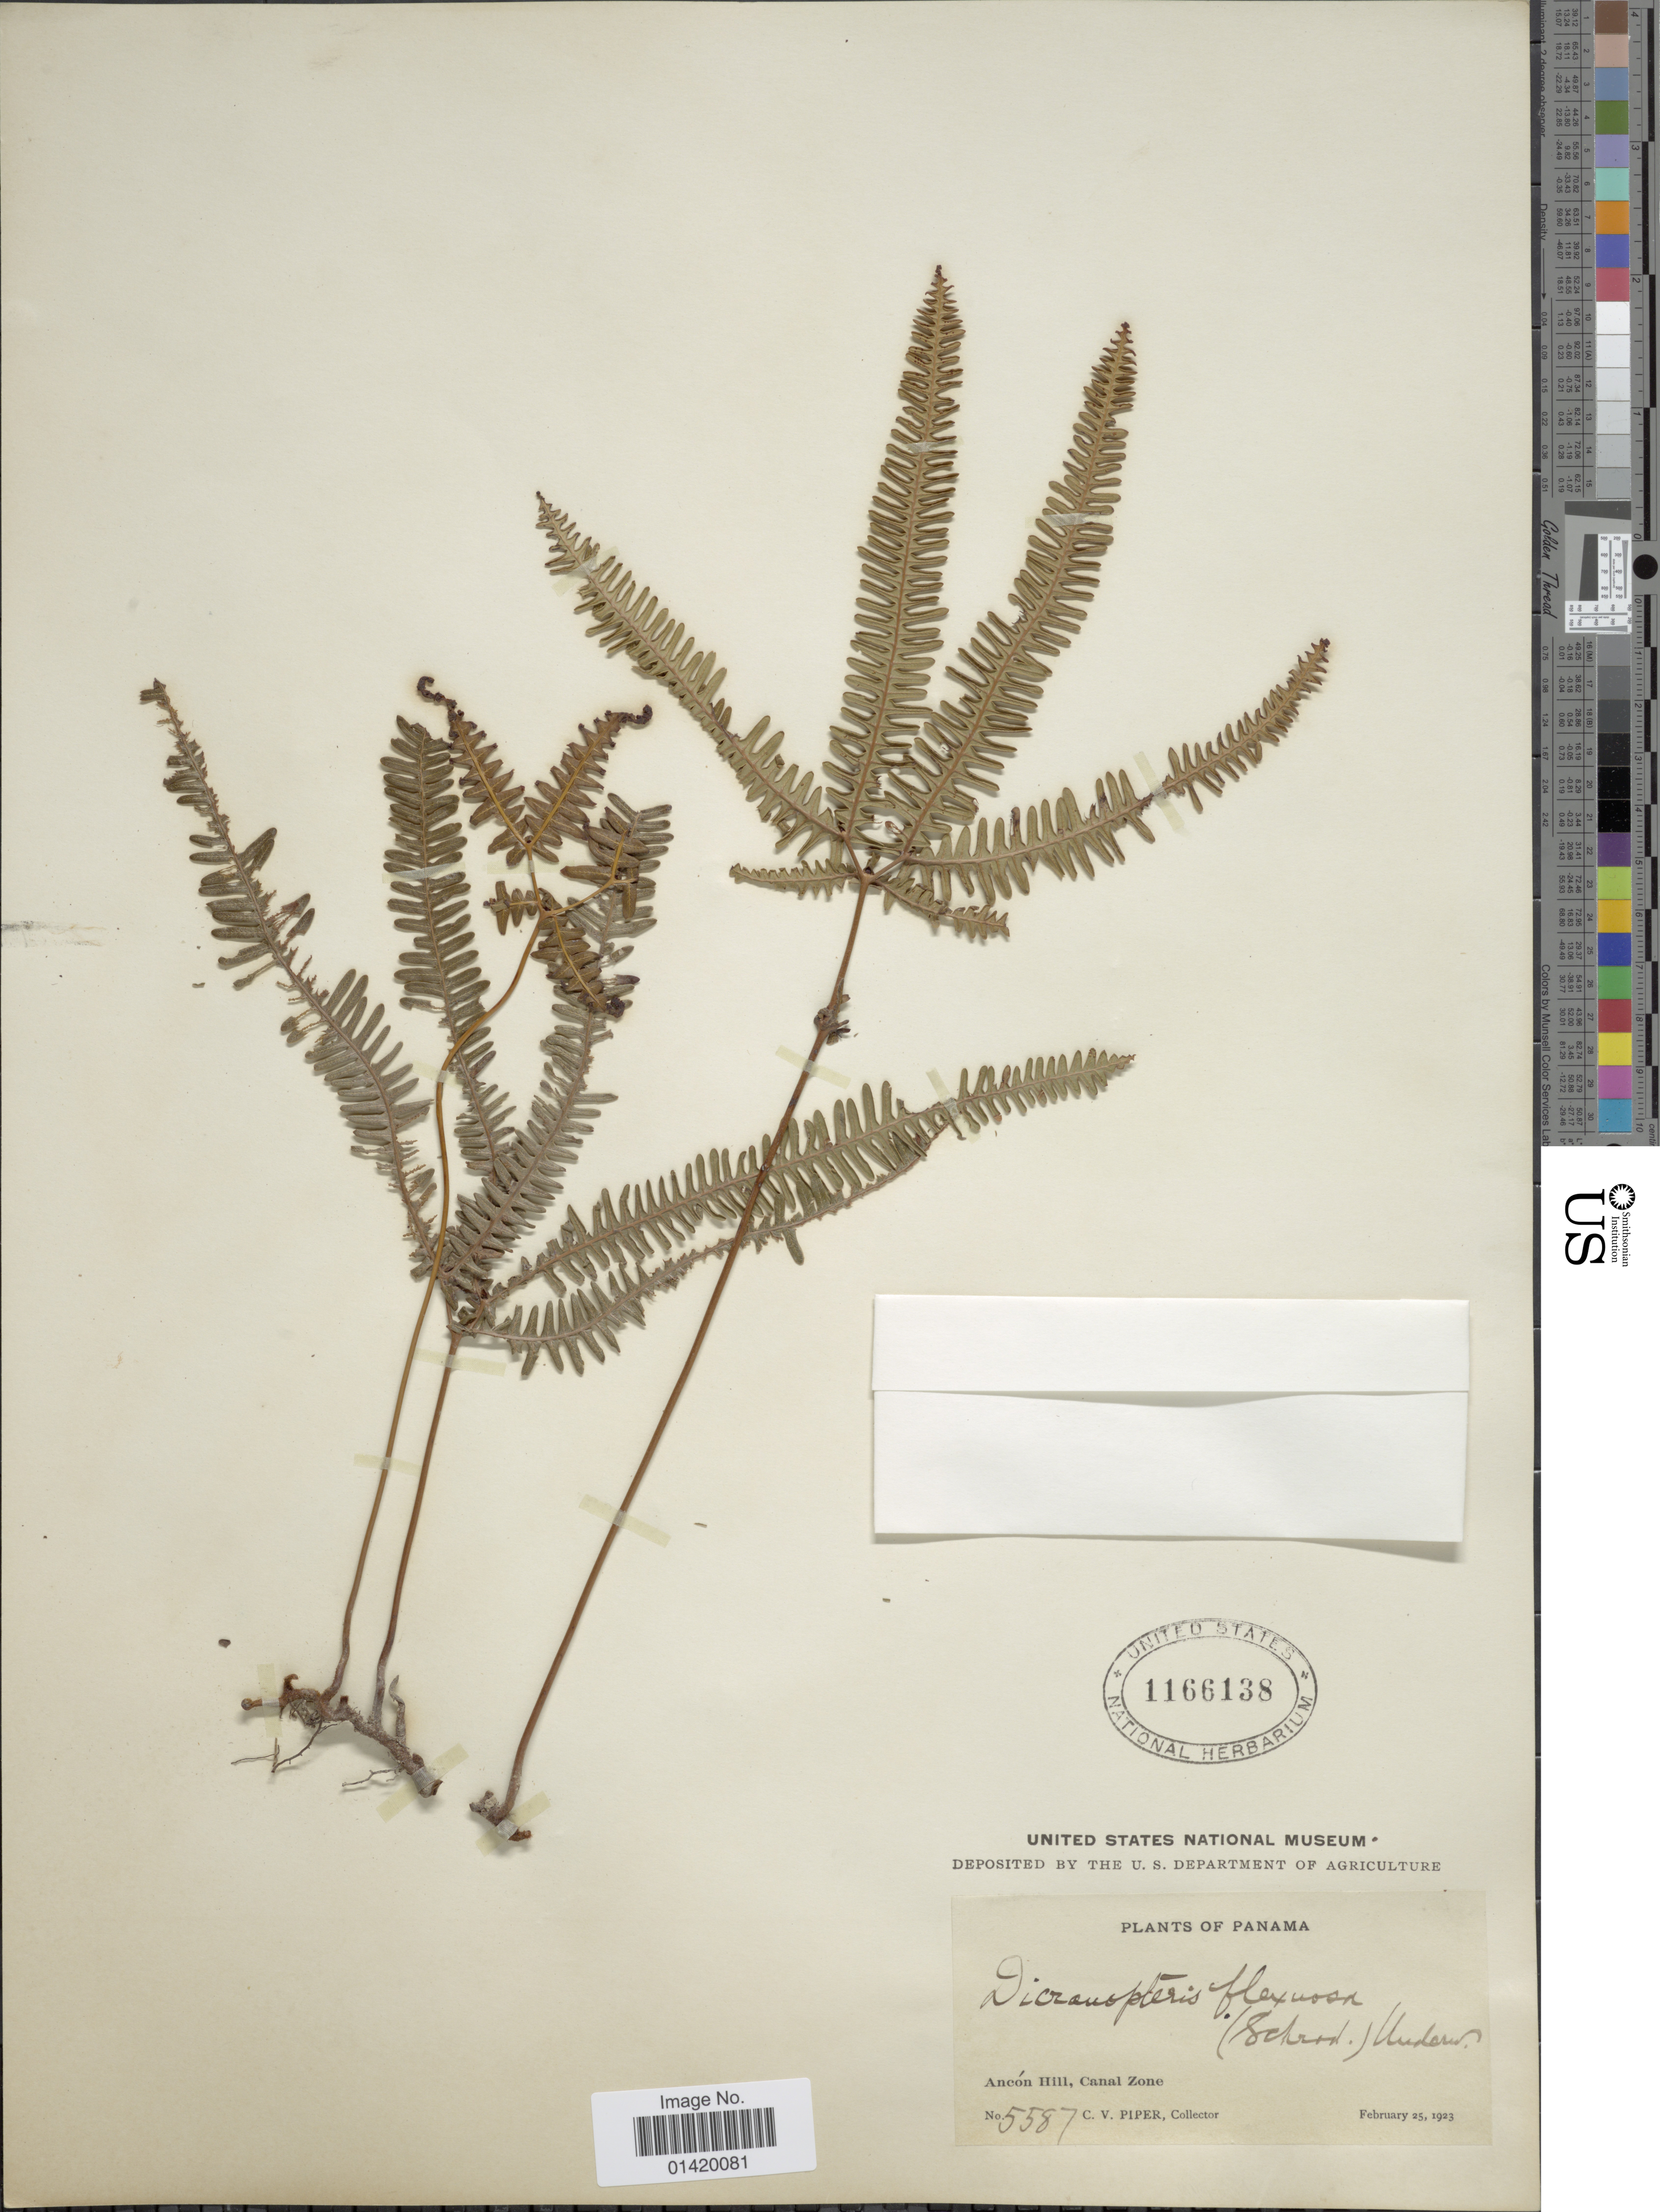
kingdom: Plantae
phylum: Tracheophyta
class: Polypodiopsida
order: Gleicheniales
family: Gleicheniaceae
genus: Dicranopteris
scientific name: Dicranopteris flexuosa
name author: (Schrad.) Underw.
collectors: C. V. Piper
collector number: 5587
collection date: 1923-02-25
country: Panama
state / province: Colón / Panamá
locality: Ancón Hill, Canal Zone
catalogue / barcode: US 1166138